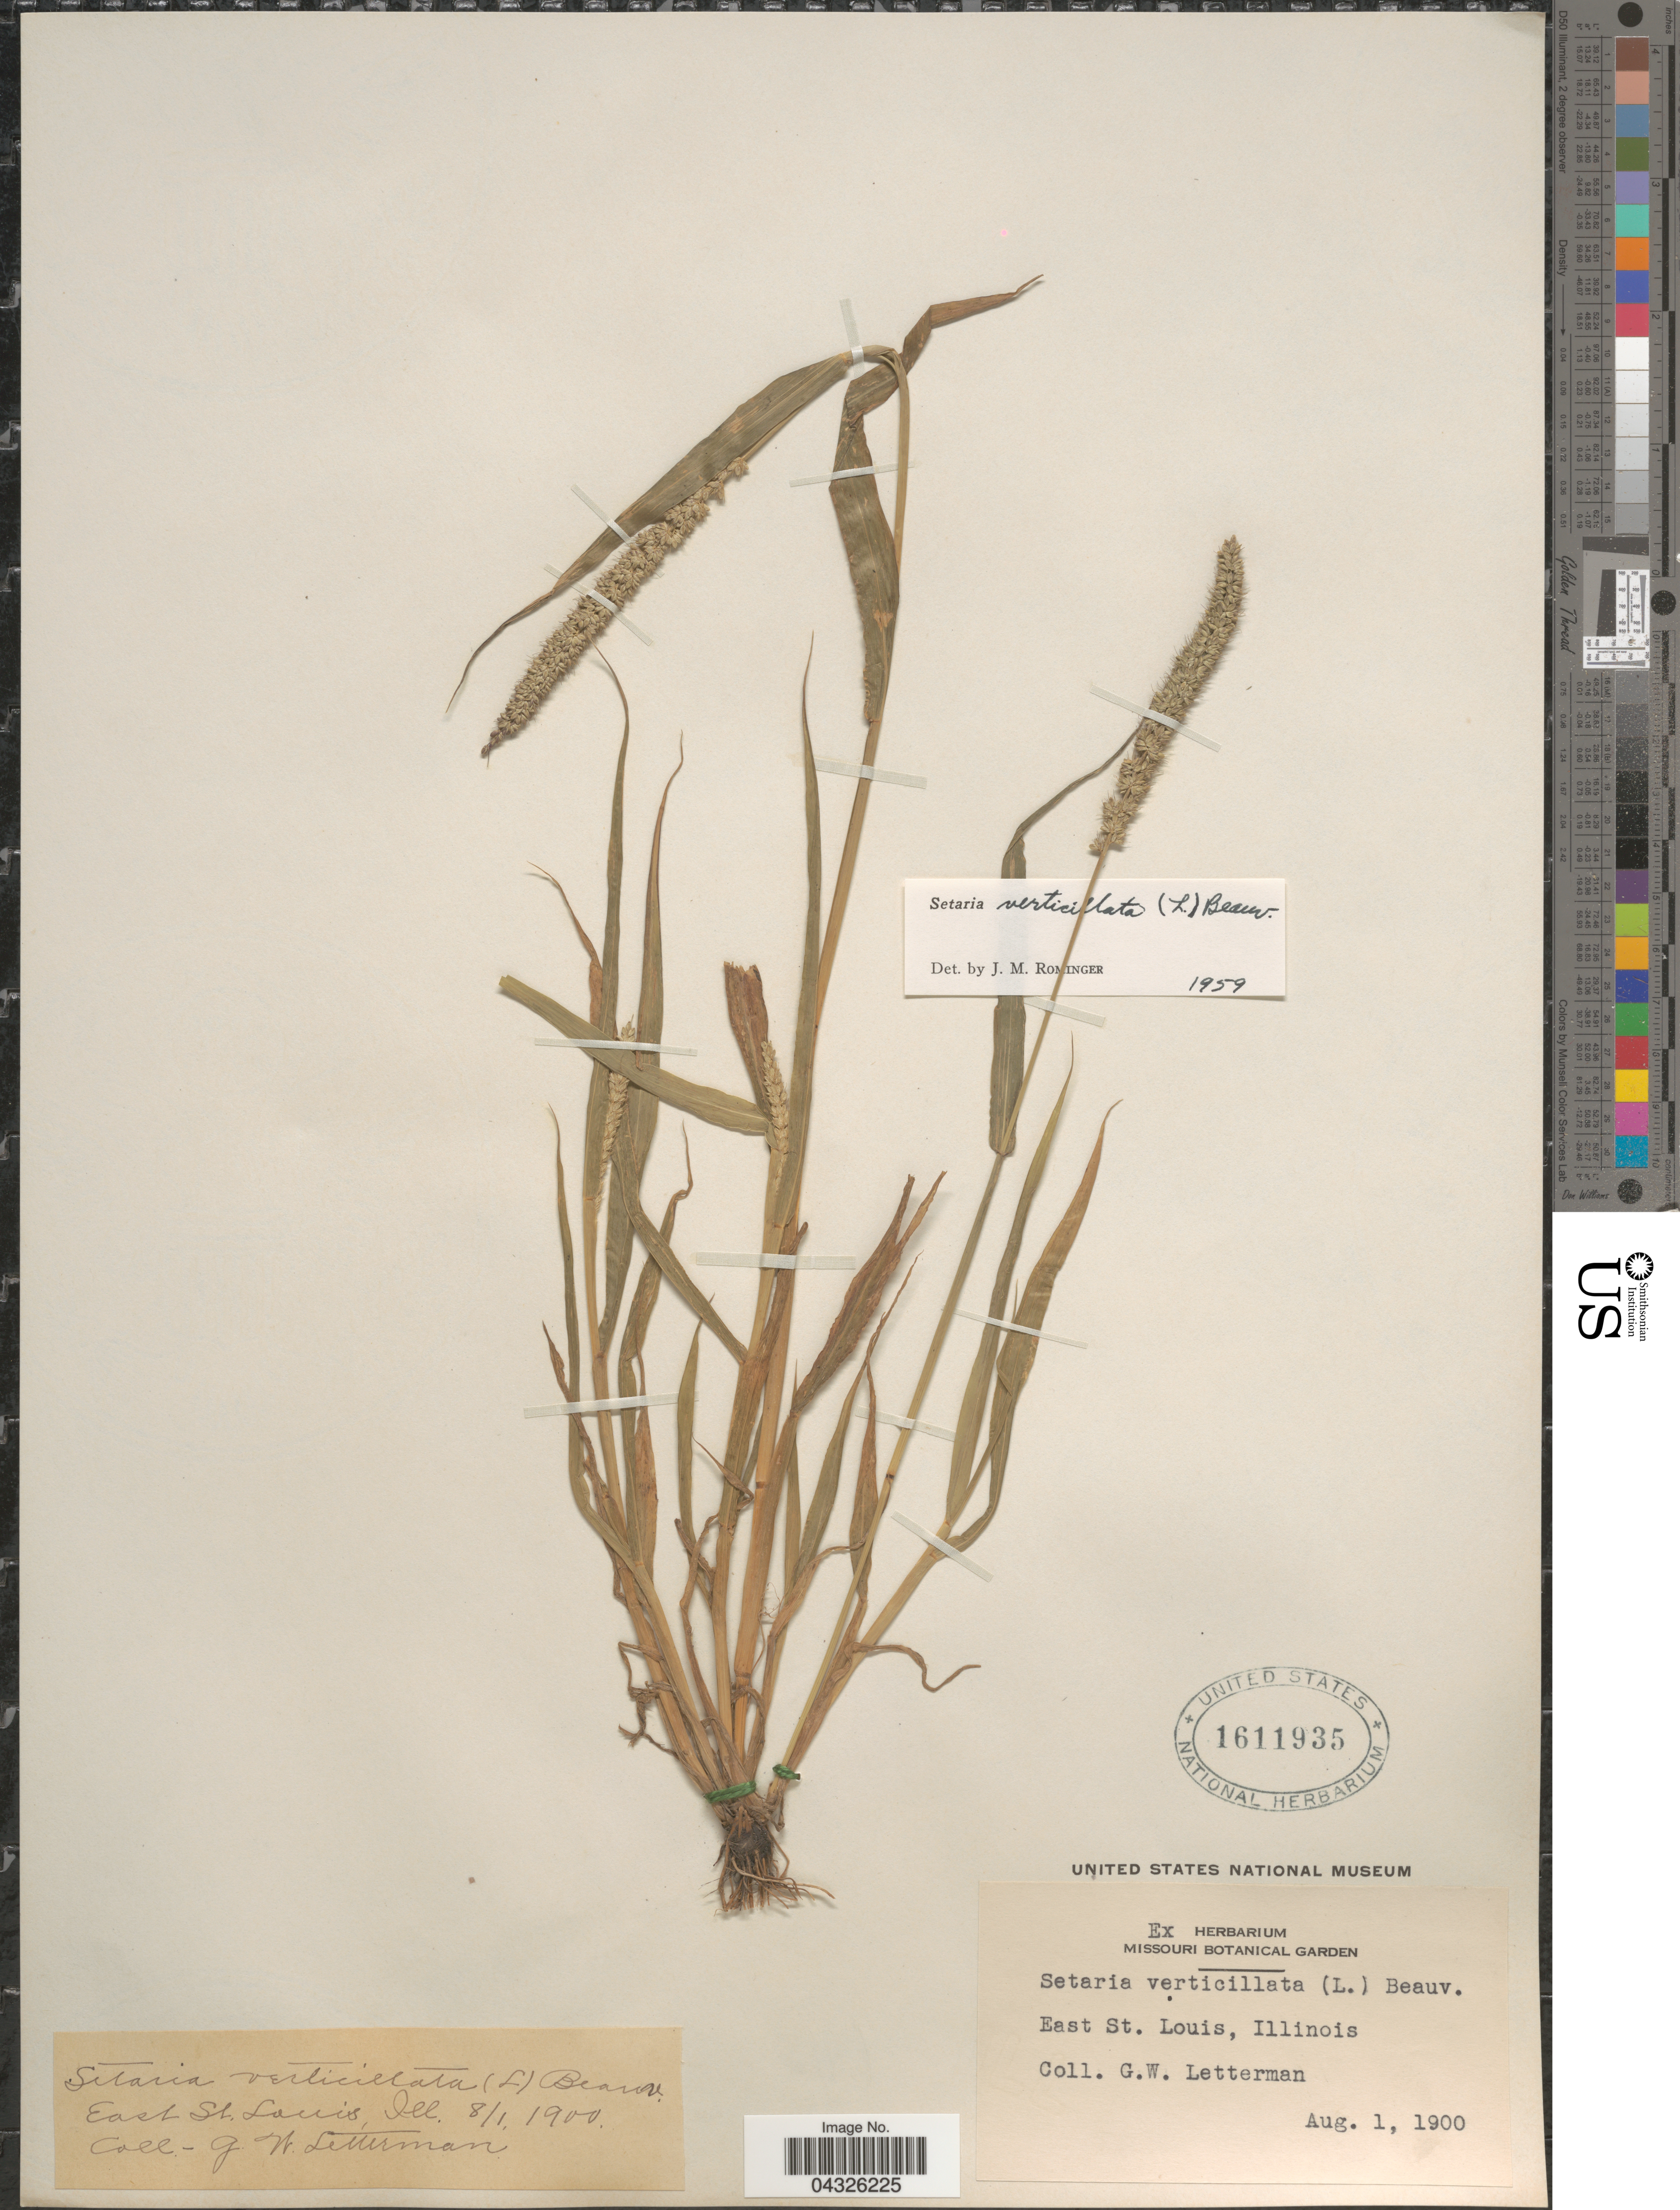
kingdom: Plantae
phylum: Tracheophyta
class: Liliopsida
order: Poales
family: Poaceae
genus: Setaria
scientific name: Setaria verticillata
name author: (L.) P. Beauv.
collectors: G. W. Letterman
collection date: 1900-08-01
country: United States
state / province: Illinois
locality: East St. Louis.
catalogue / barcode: US 1611935